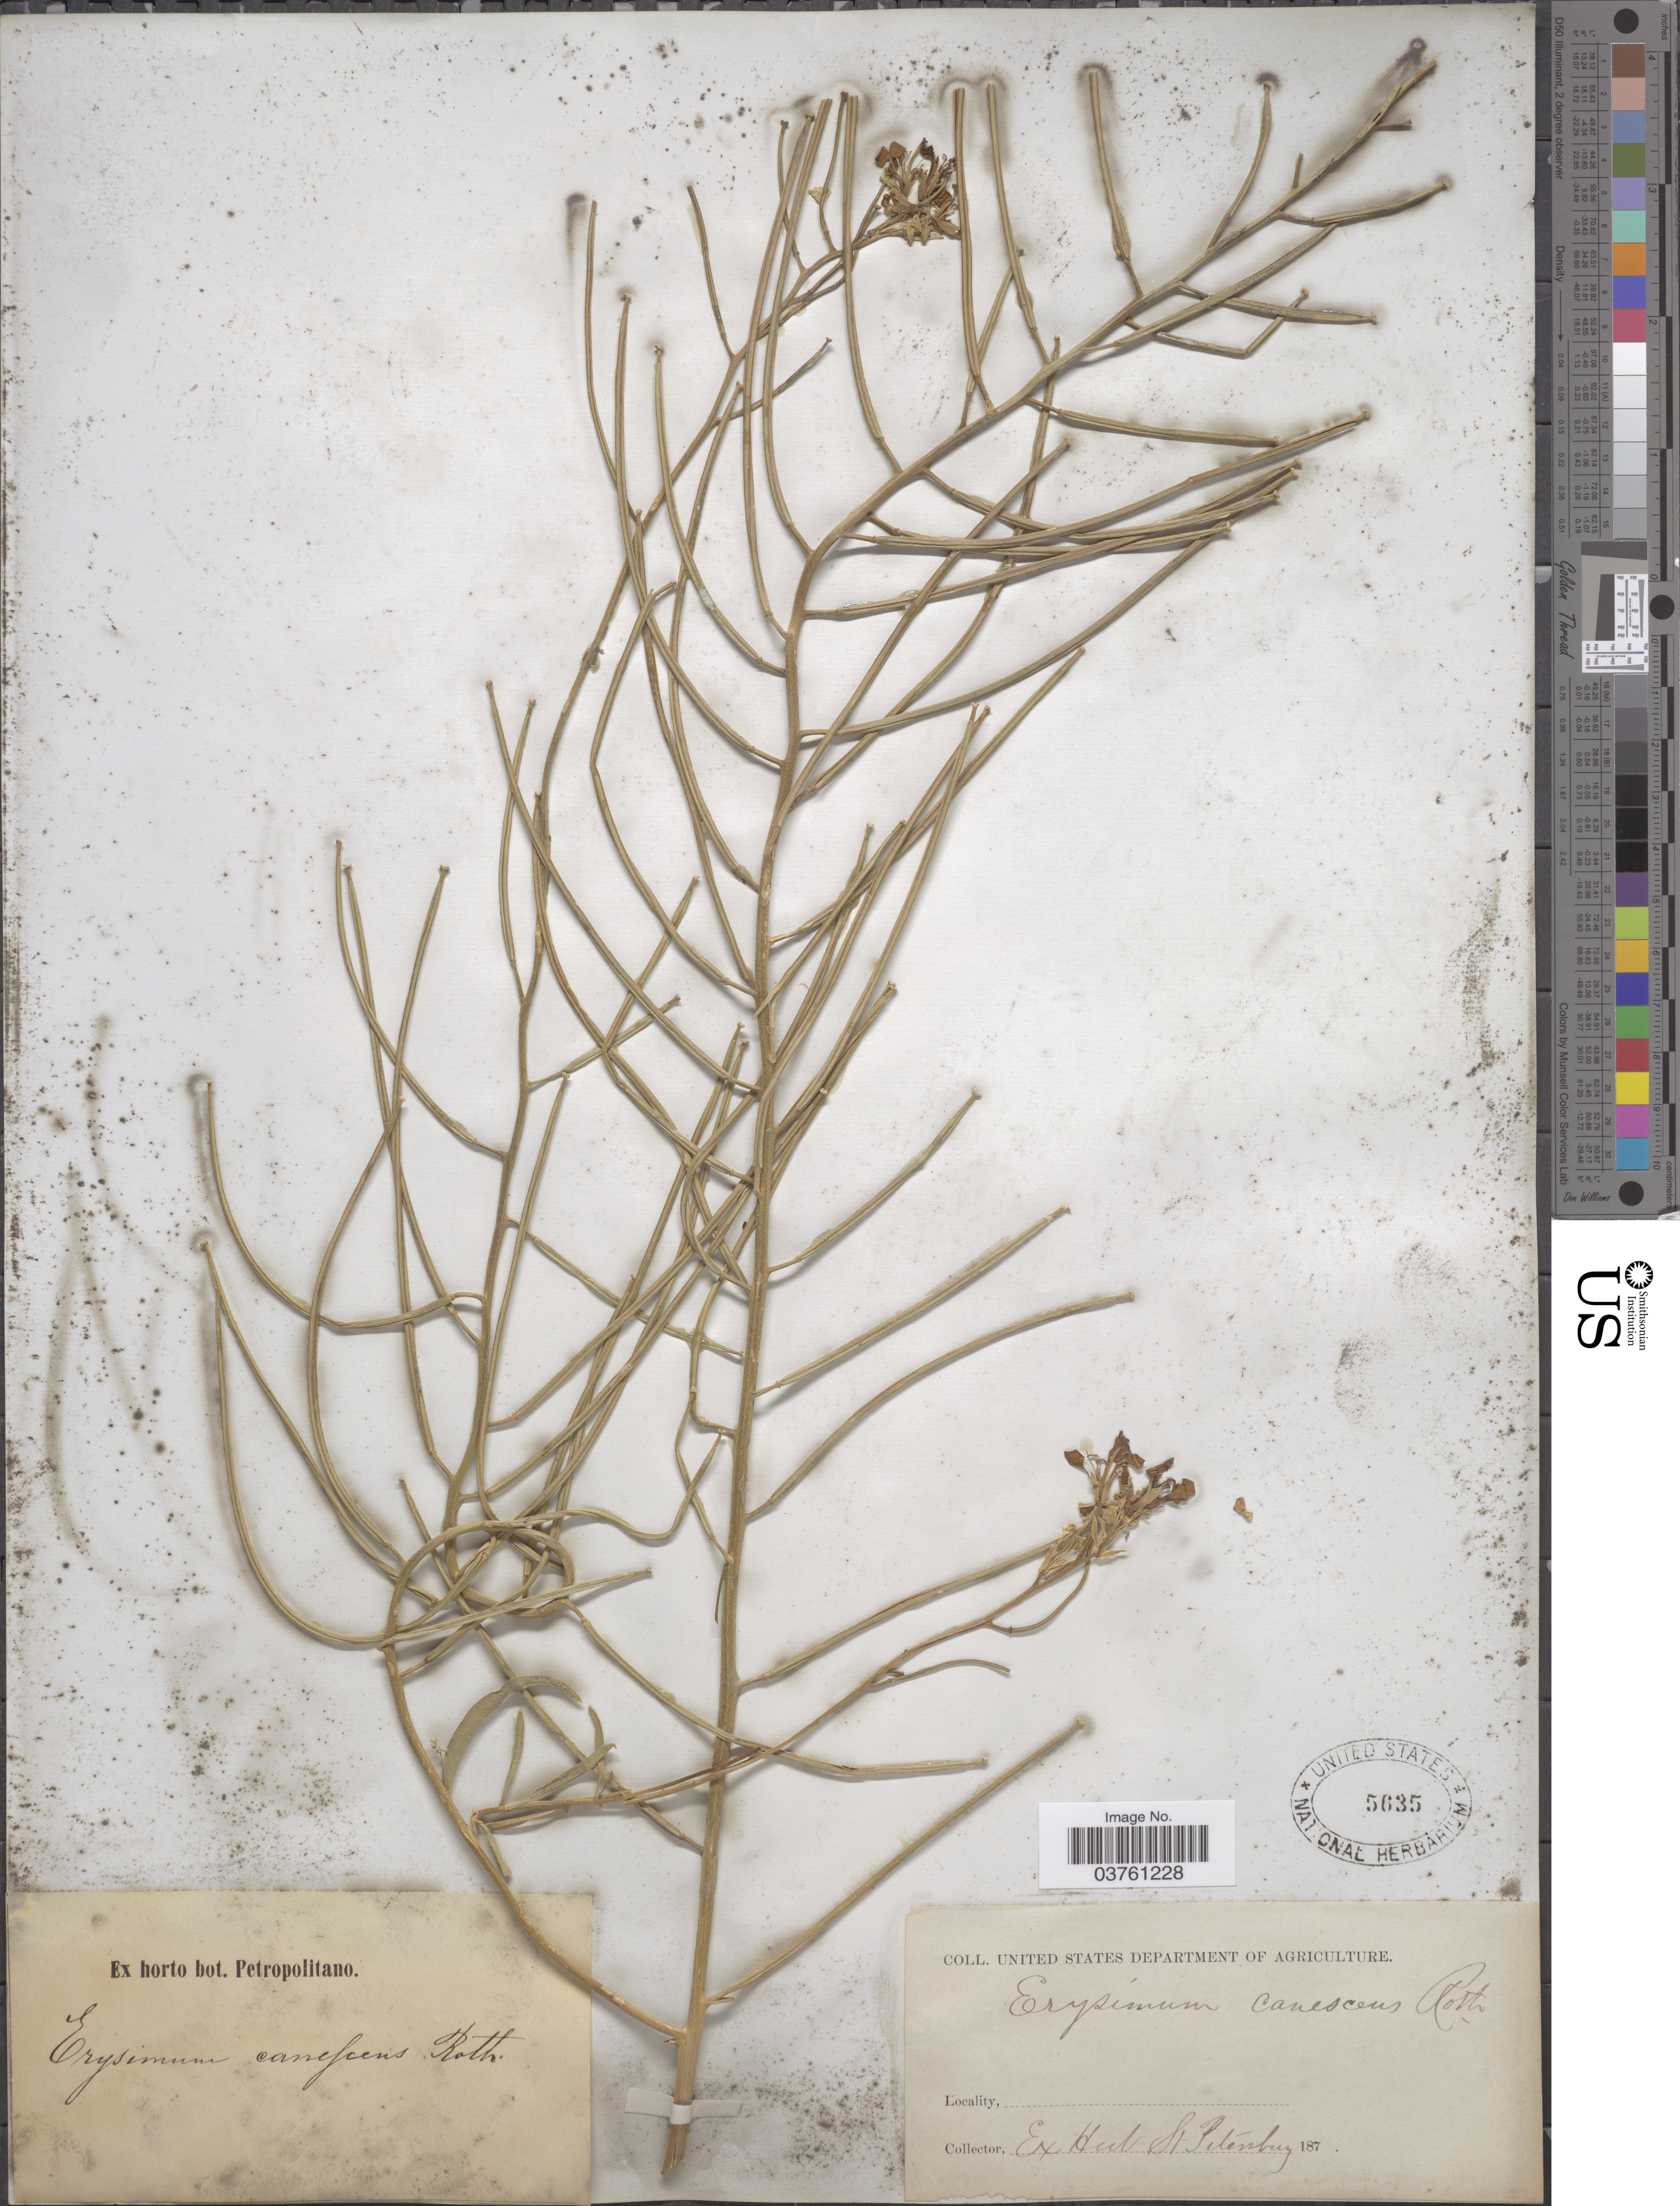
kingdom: Plantae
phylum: Tracheophyta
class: Magnoliopsida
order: Brassicales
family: Brassicaceae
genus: Erysimum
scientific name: Erysimum canescens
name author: Roth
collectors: Ex herb. St. Petersburg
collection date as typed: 187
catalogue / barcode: US 5635